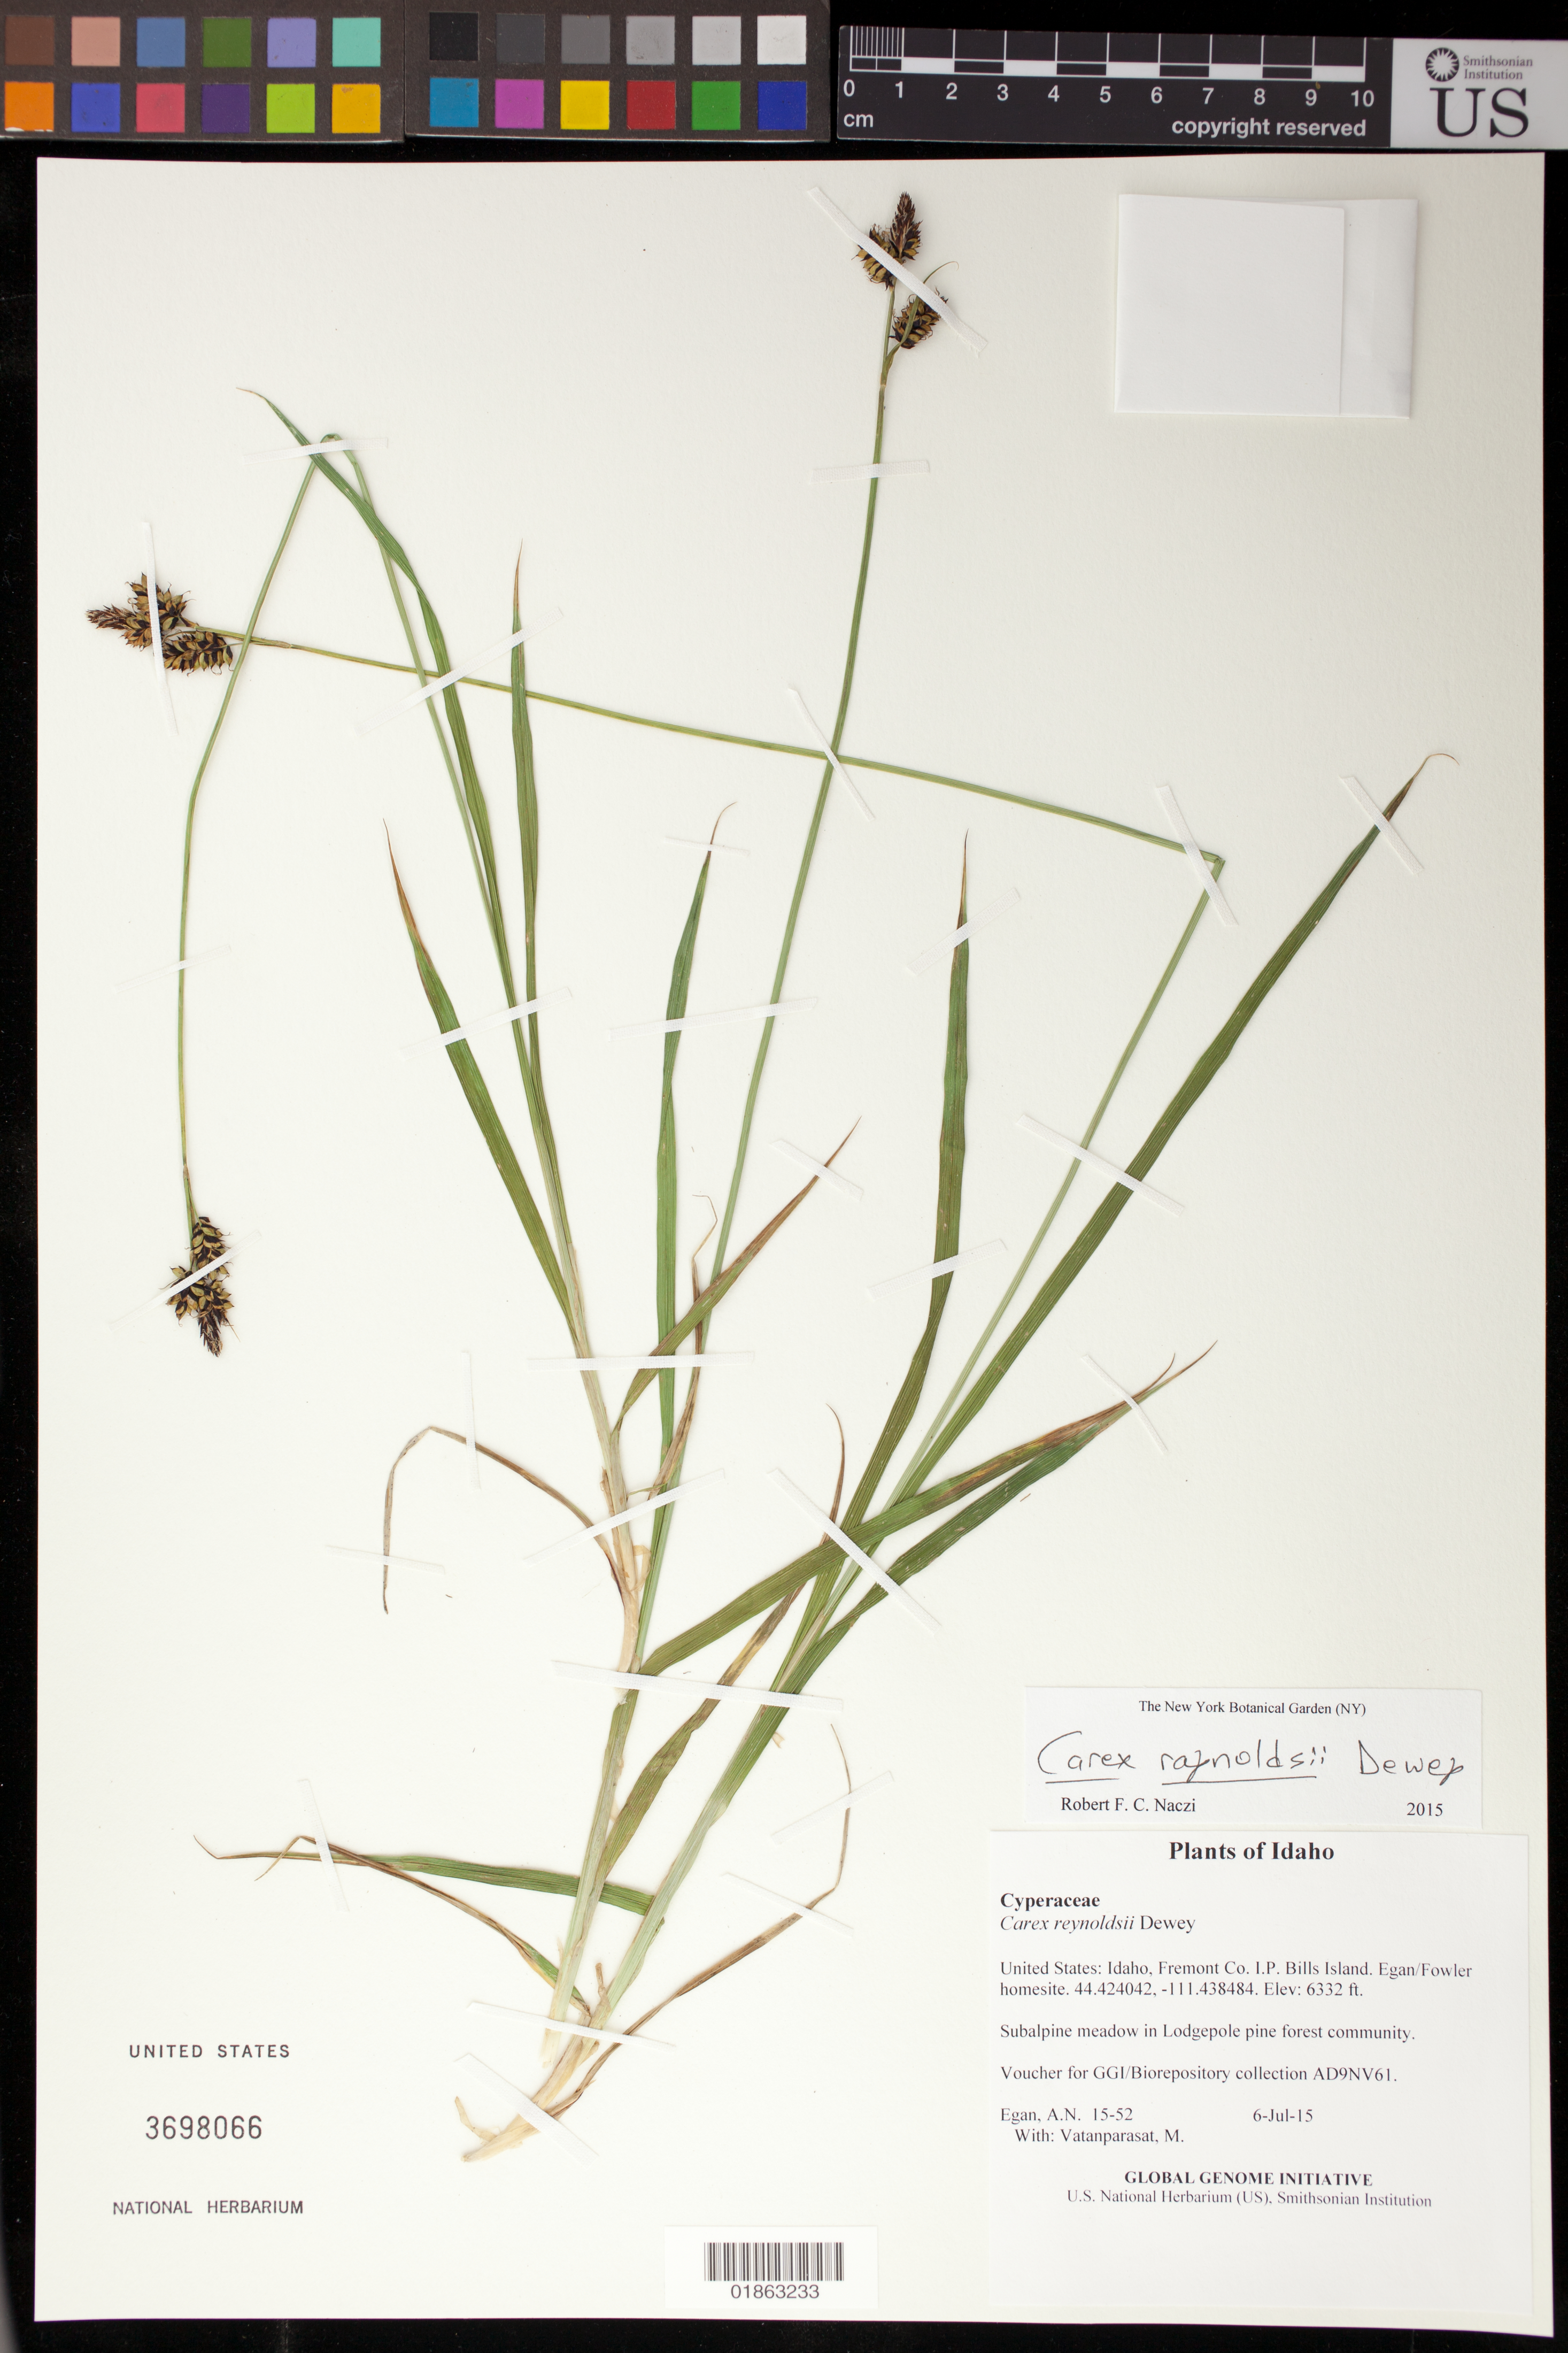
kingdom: Plantae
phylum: Tracheophyta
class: Liliopsida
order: Poales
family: Cyperaceae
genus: Carex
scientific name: Carex raynoldsii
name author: Dewey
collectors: A. N. Egan & M. Vatanparasat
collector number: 15-52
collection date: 2015-07-06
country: United States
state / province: Idaho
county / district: Fremont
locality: I.P. Bills Island. Egan/Fowler homesite.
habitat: Subalpine meadow in Lodgepole pine forest community.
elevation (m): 1930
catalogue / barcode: US 3698066